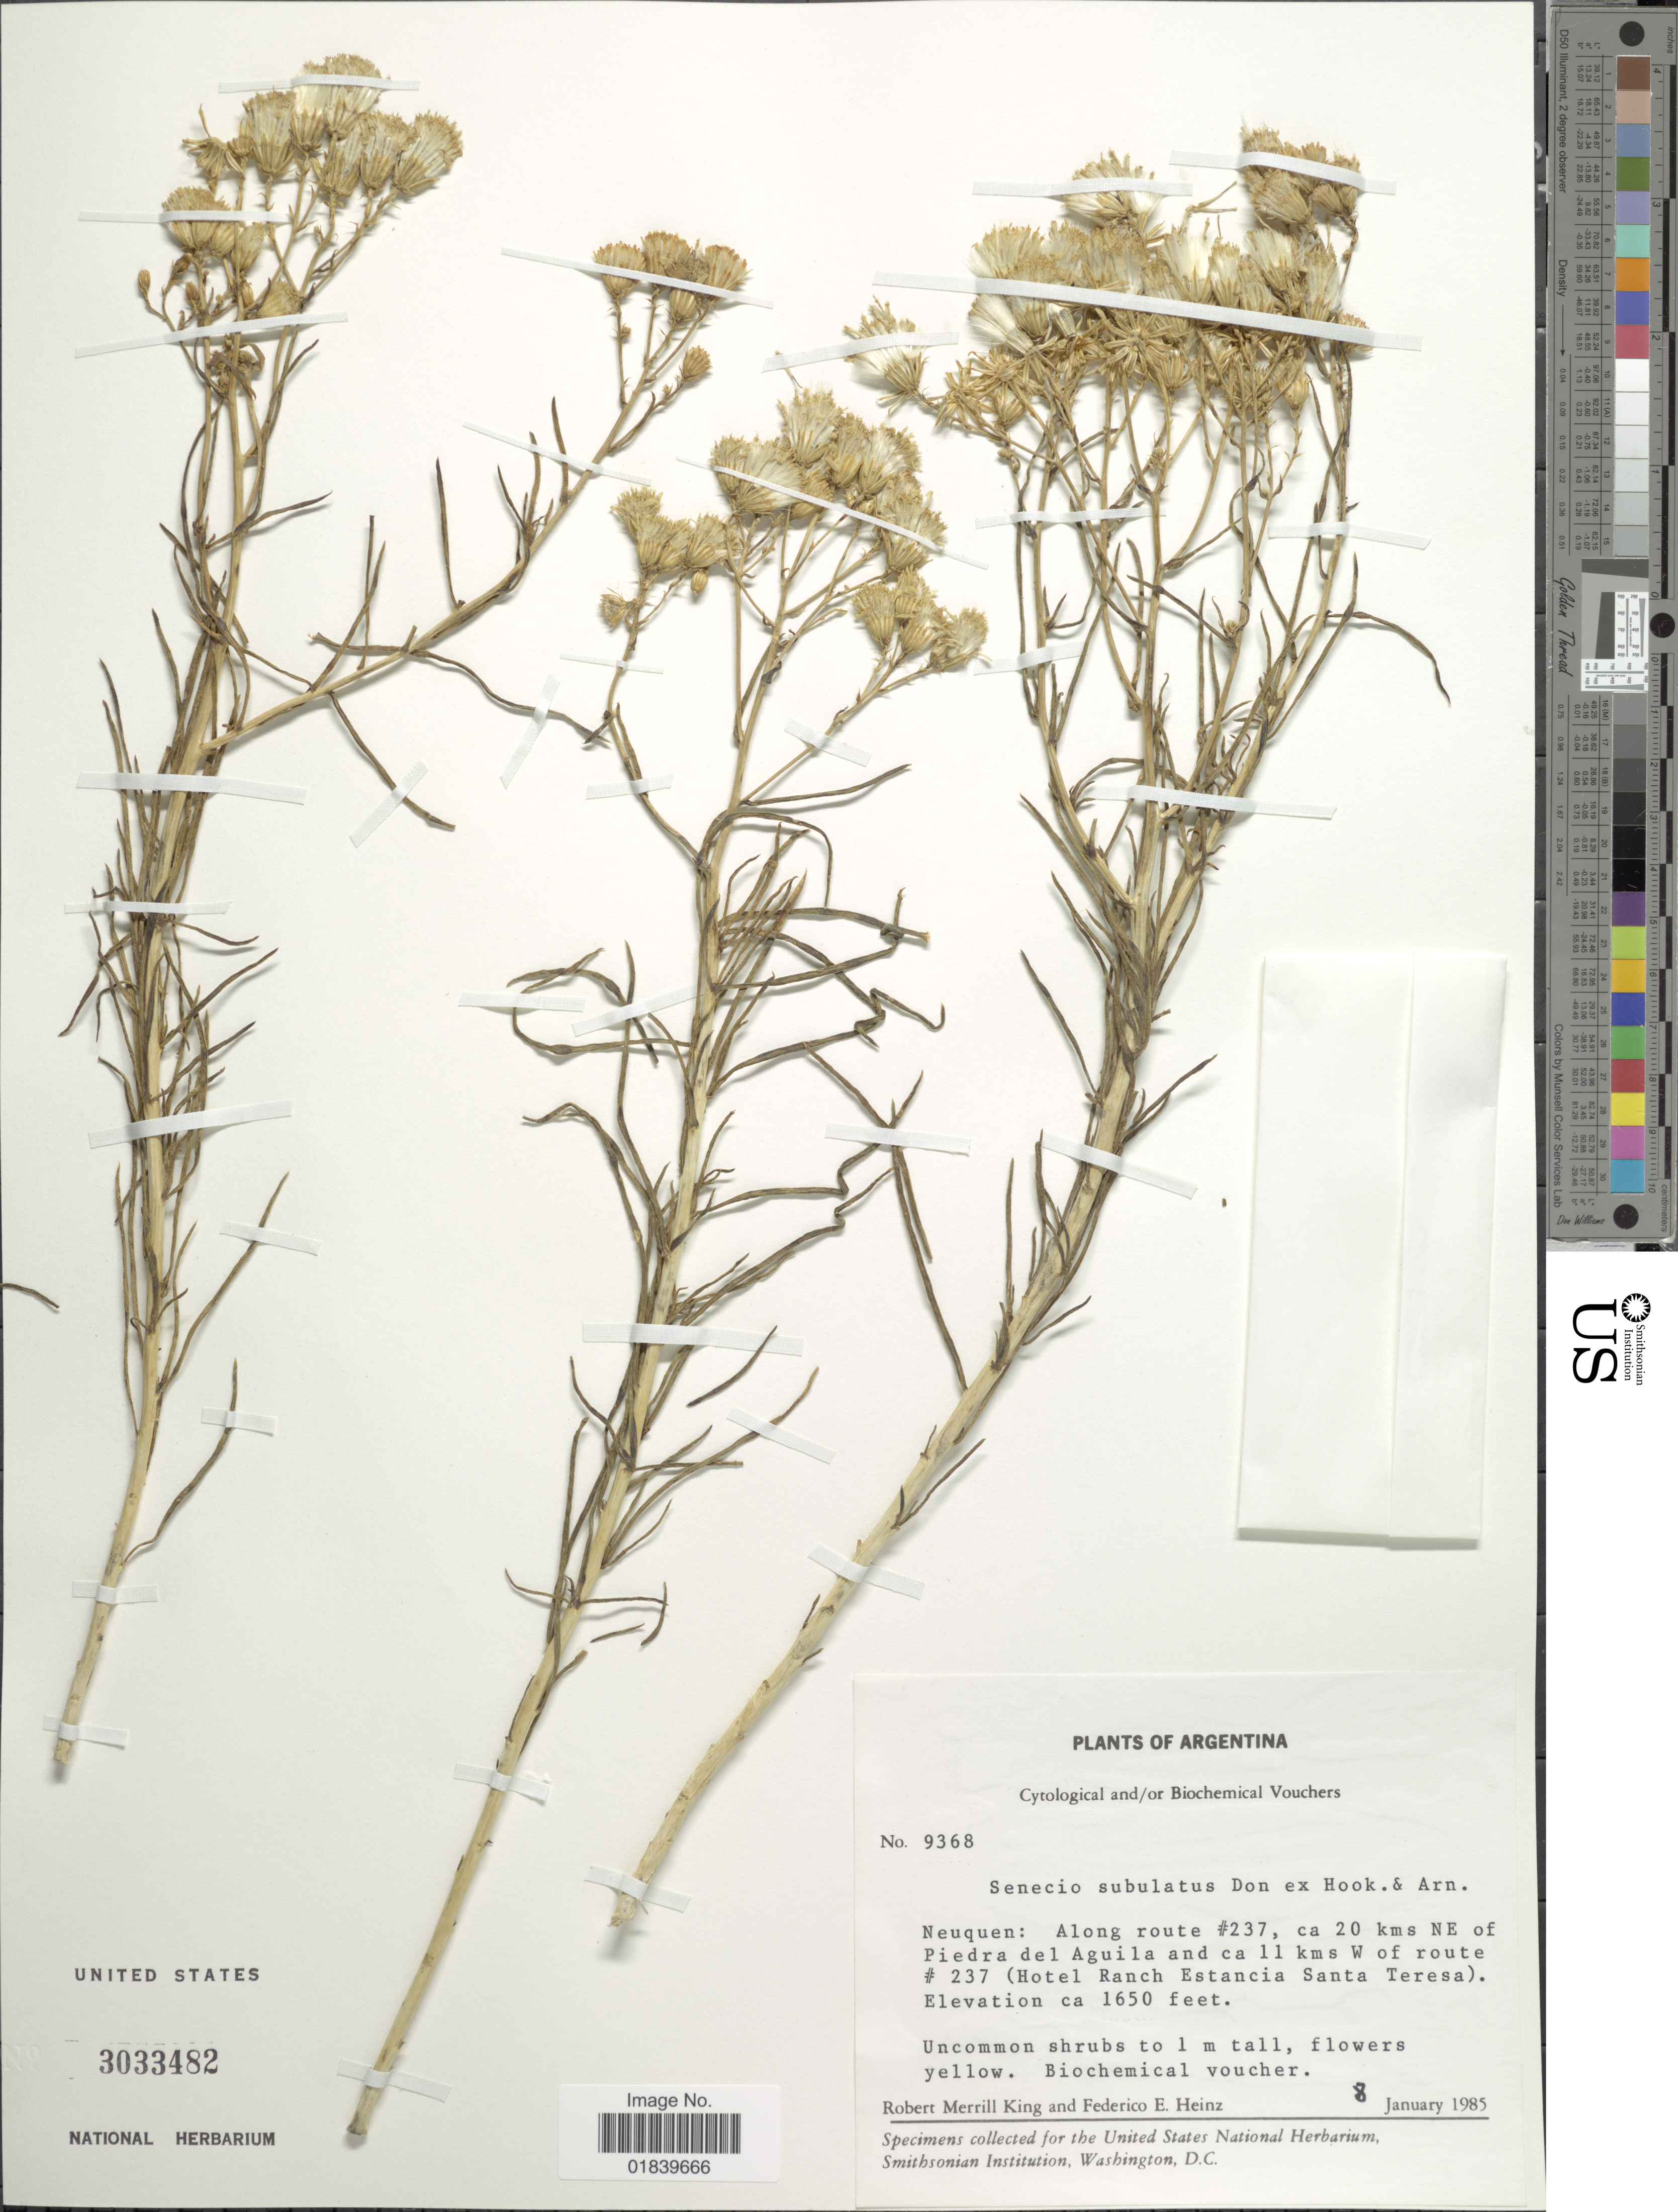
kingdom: Plantae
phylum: Tracheophyta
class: Magnoliopsida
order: Asterales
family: Asteraceae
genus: Senecio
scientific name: Senecio subulatus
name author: D. Don ex Hook. & Arn.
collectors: R. M. King & F. Heinz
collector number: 9368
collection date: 1985-01-08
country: Argentina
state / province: Neuquen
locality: Neuquen: Along route # 237, ca. 20 kms NE of Piedra del Aguil and ca 11 kms W of route # 237 (Hotel Ranch Estancia Santa Teresa).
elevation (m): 503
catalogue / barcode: US 3033482